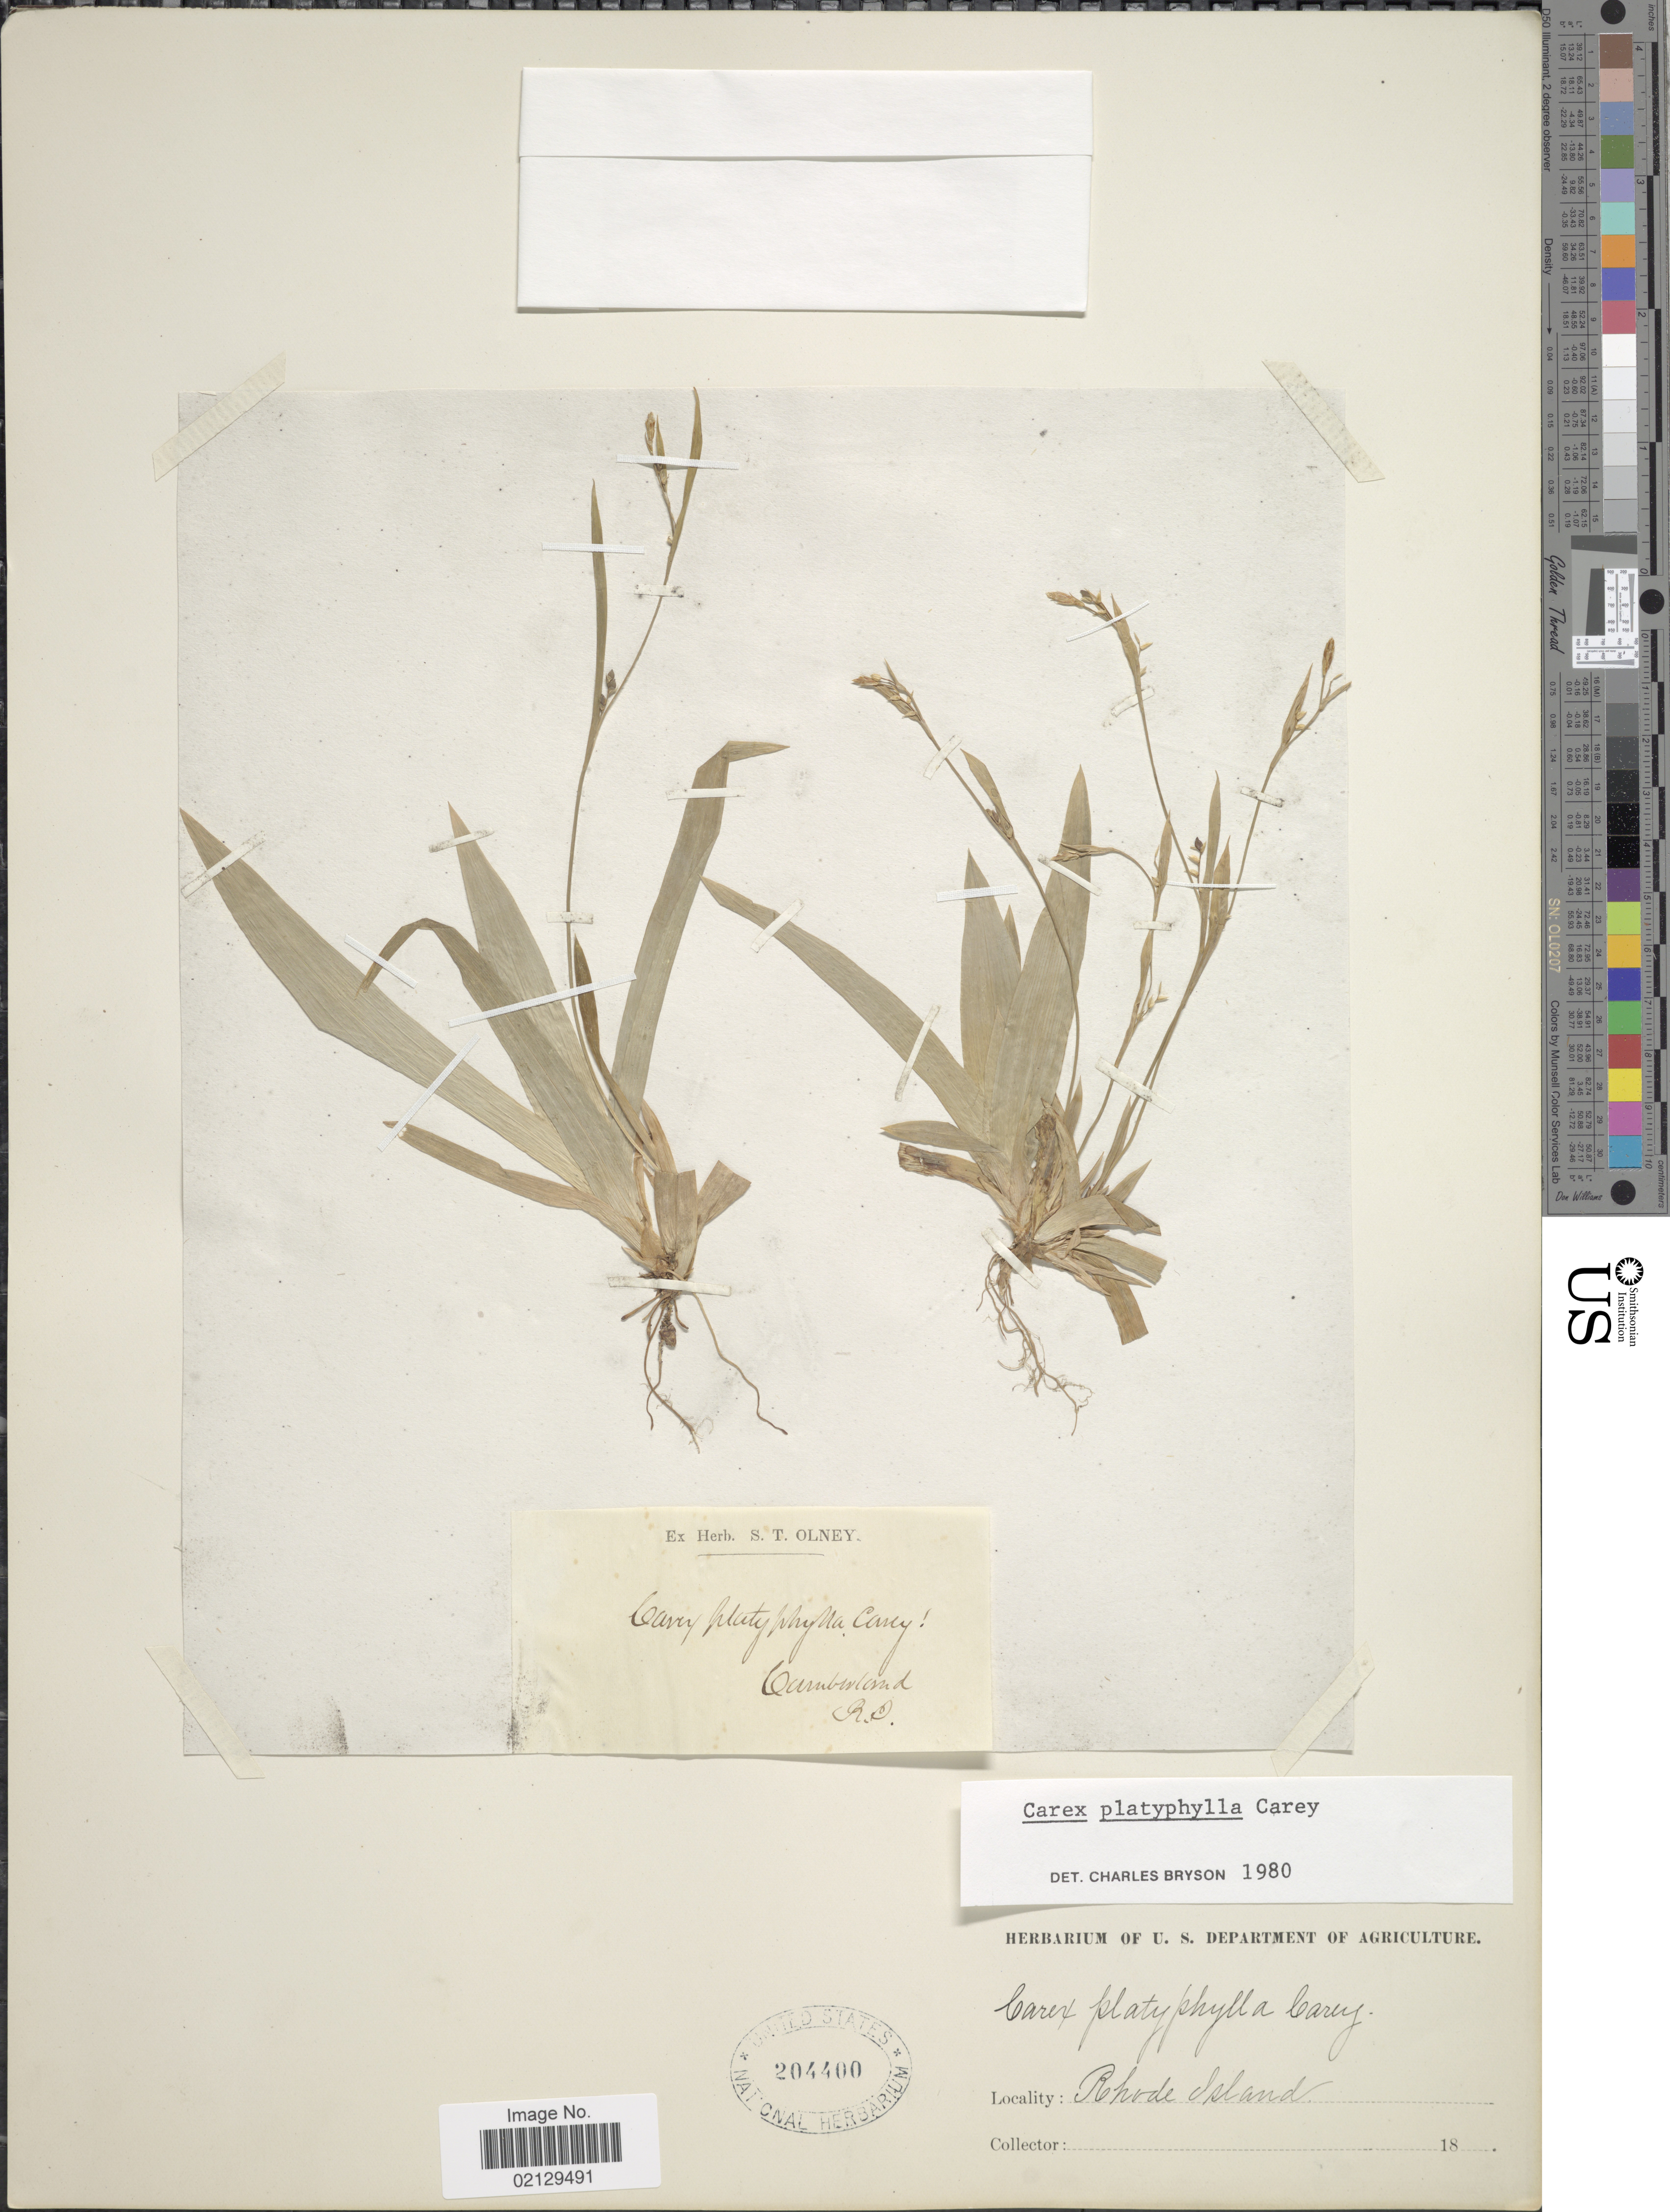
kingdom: Plantae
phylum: Tracheophyta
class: Liliopsida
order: Poales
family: Cyperaceae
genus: Carex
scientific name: Carex platyphylla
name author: J. Carey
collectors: Ex herb. S. T. Olney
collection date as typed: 18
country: United States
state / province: Rhode Island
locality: Cumberland, R.I.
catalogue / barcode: US 204400